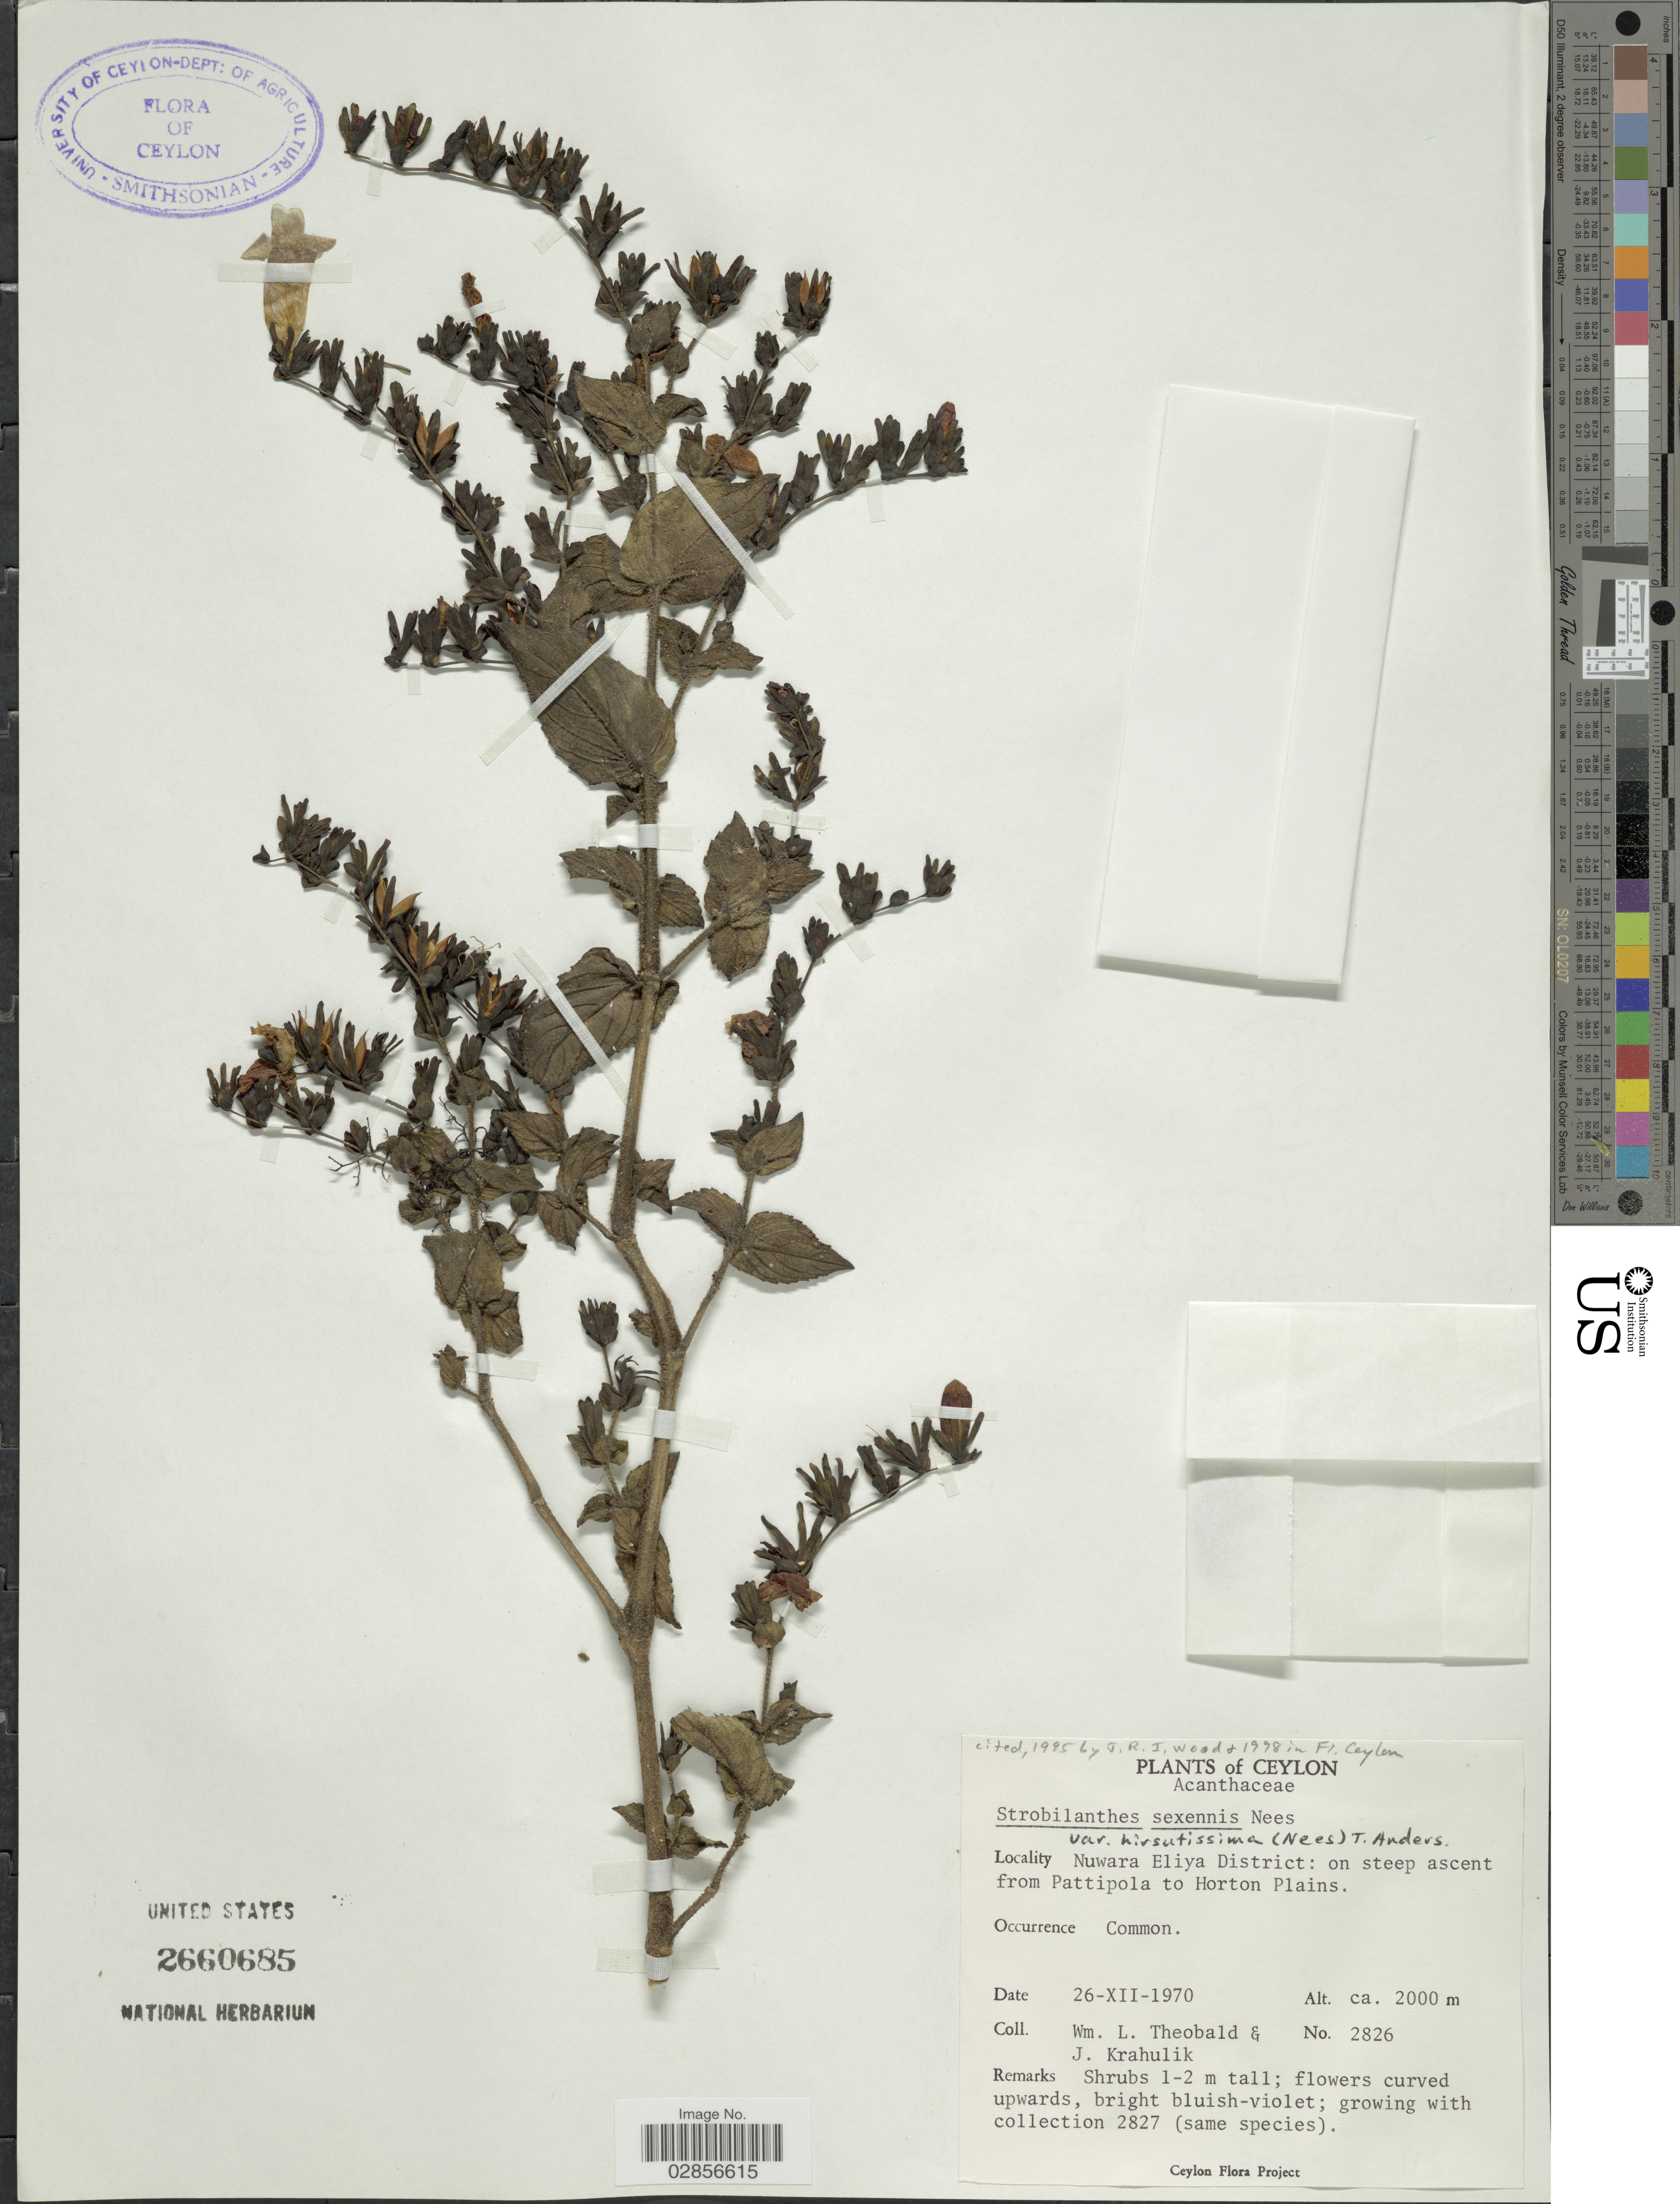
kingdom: Plantae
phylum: Tracheophyta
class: Magnoliopsida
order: Lamiales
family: Acanthaceae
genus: Strobilanthes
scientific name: Strobilanthes sexennis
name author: Bedd.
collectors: W. L. Theobald & J. Krahulik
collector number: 2826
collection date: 1970-12-26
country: Sri Lanka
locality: Ceylon, Nuwara Eliya District: on steep ascent from Pattipola to Horton Plains.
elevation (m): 2000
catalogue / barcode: US 2660685